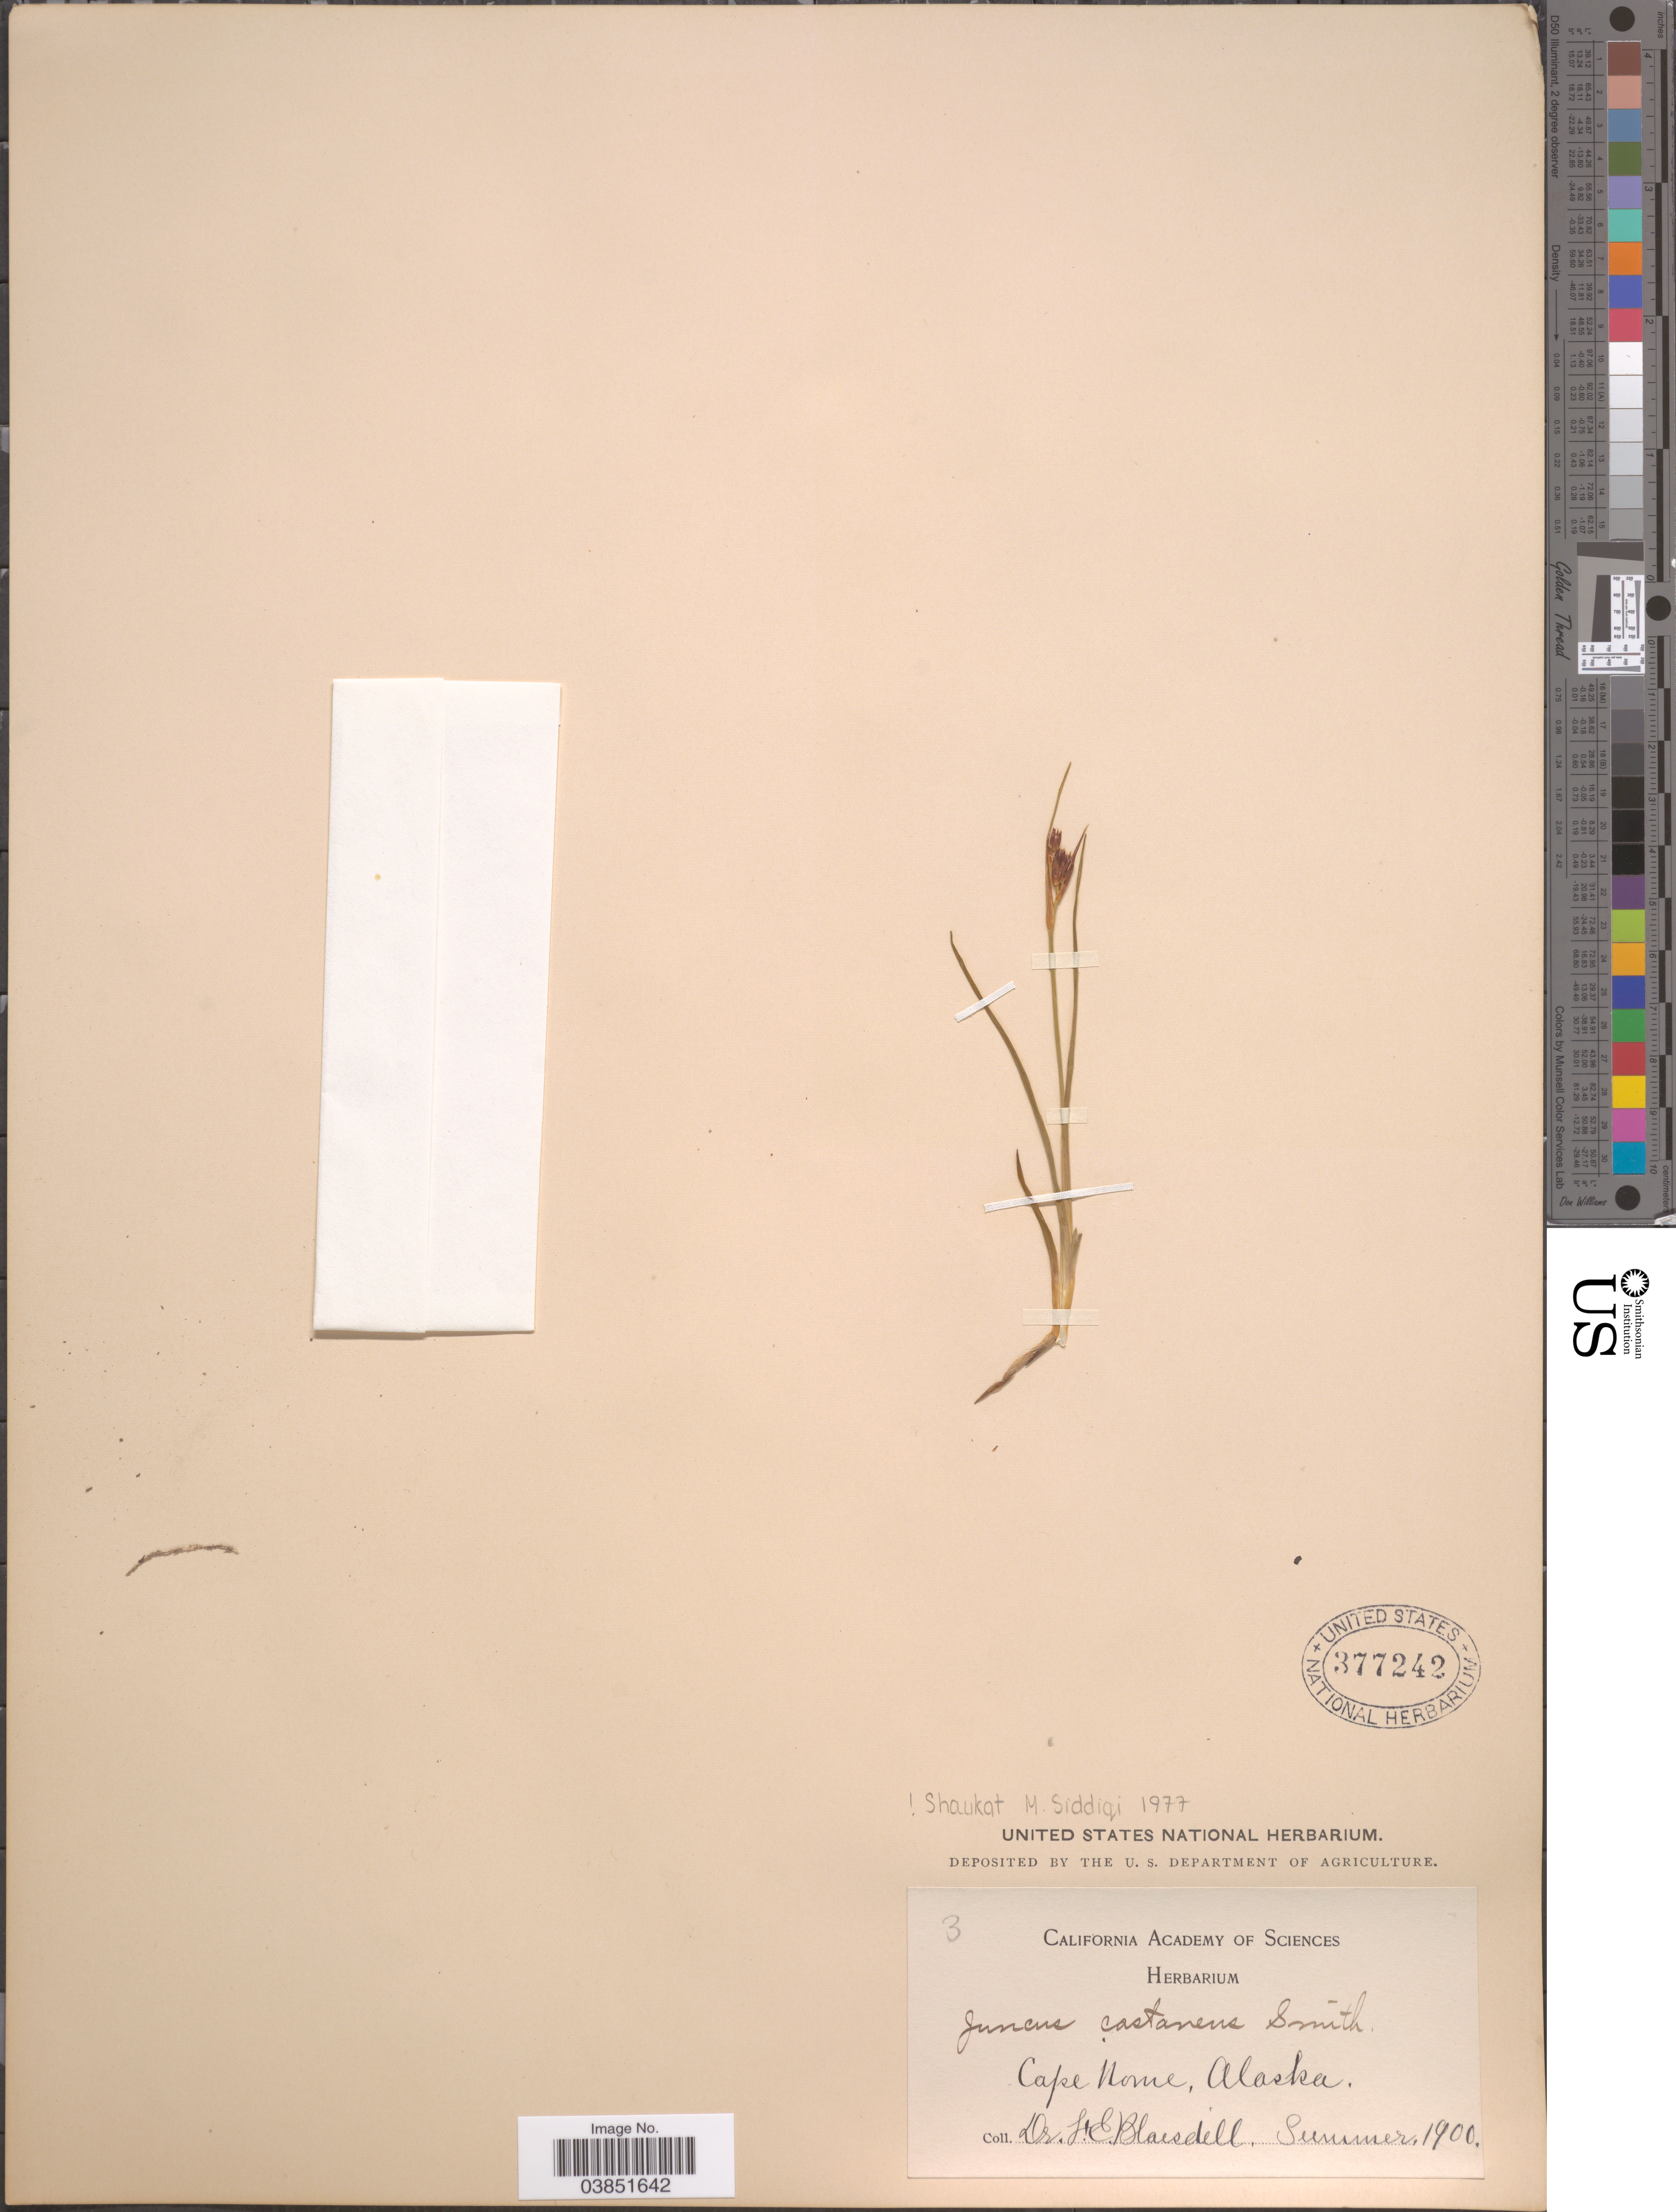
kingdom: Plantae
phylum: Tracheophyta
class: Liliopsida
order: Poales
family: Juncaceae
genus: Juncus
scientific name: Juncus castaneus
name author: Sm.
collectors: F. Blaisdell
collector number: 3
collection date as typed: Summer 1900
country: United States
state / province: Alaska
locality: Cape Nome.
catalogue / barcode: US 377242